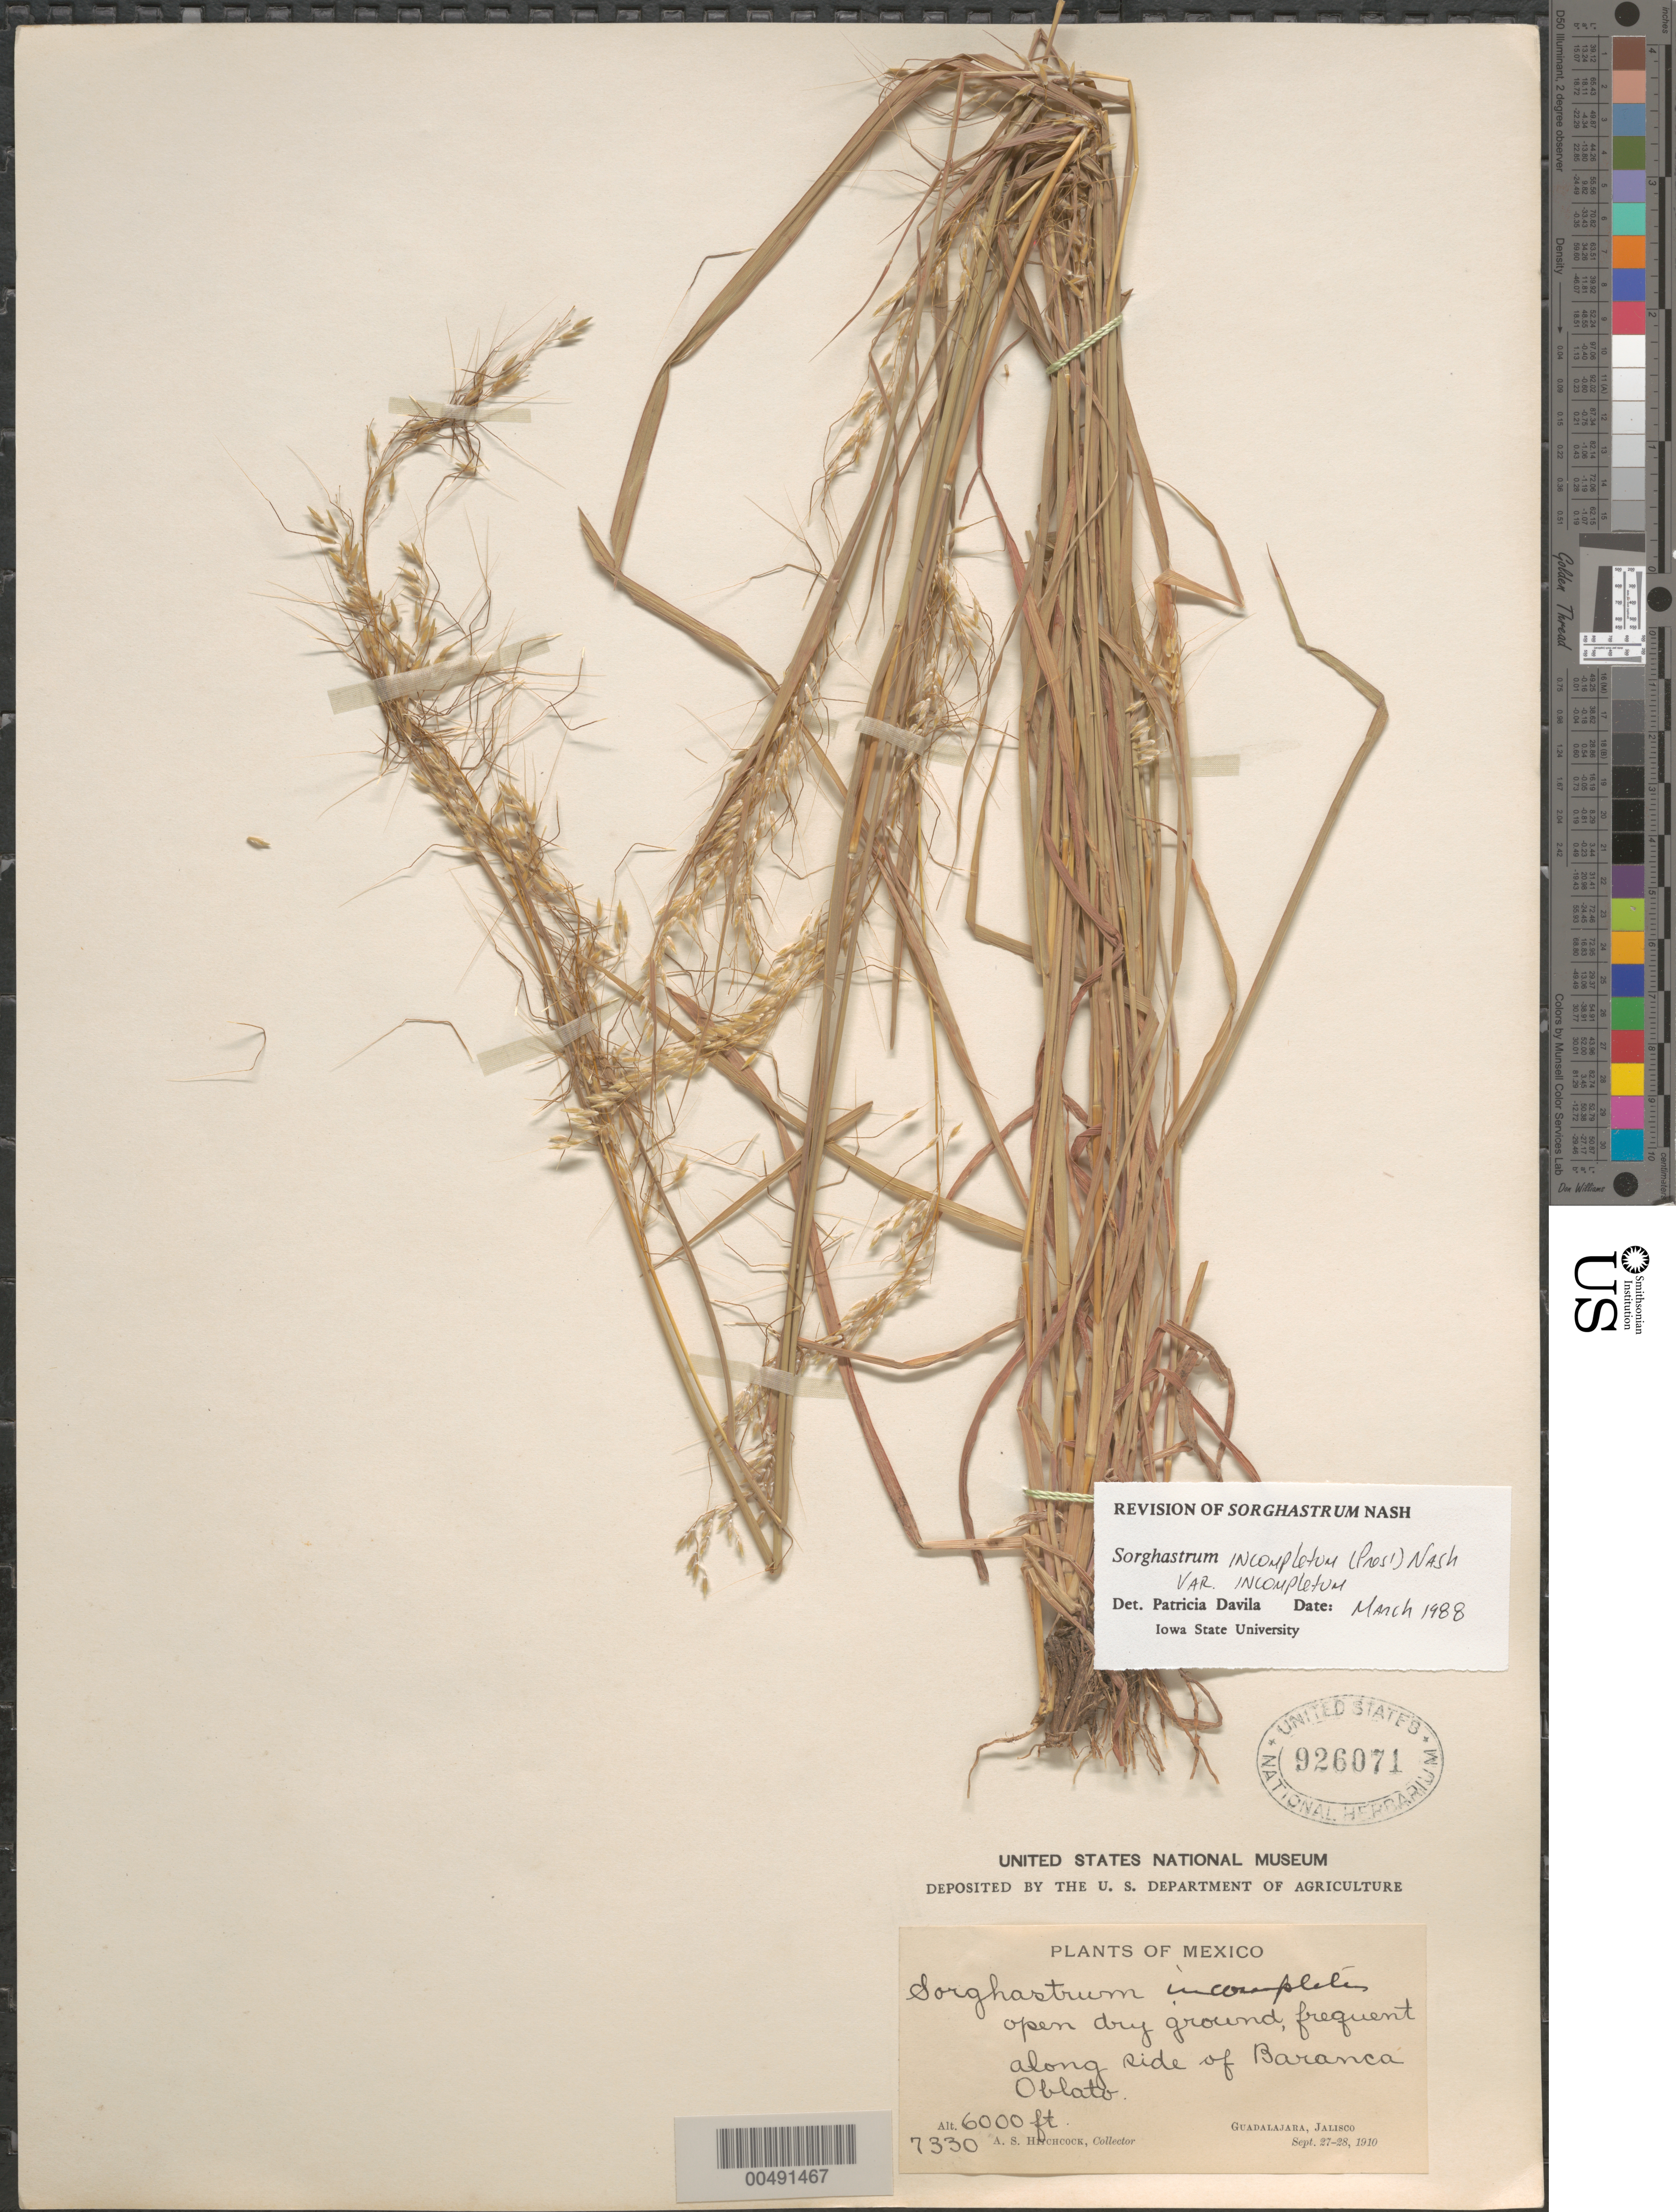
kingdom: Plantae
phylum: Tracheophyta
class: Liliopsida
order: Poales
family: Poaceae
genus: Sorghastrum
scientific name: Sorghastrum incompletum var. incompletum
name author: (J. Presl) Nash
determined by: Dávila, P. D.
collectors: A. S. Hitchcock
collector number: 7330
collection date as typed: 27 Sep 1910 to 28 Sep 1910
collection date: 1910-09-27/1910-09-28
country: Mexico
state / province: Jalisco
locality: Guadalajara, along side of Baranca Oblato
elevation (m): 1829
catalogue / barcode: US 926071